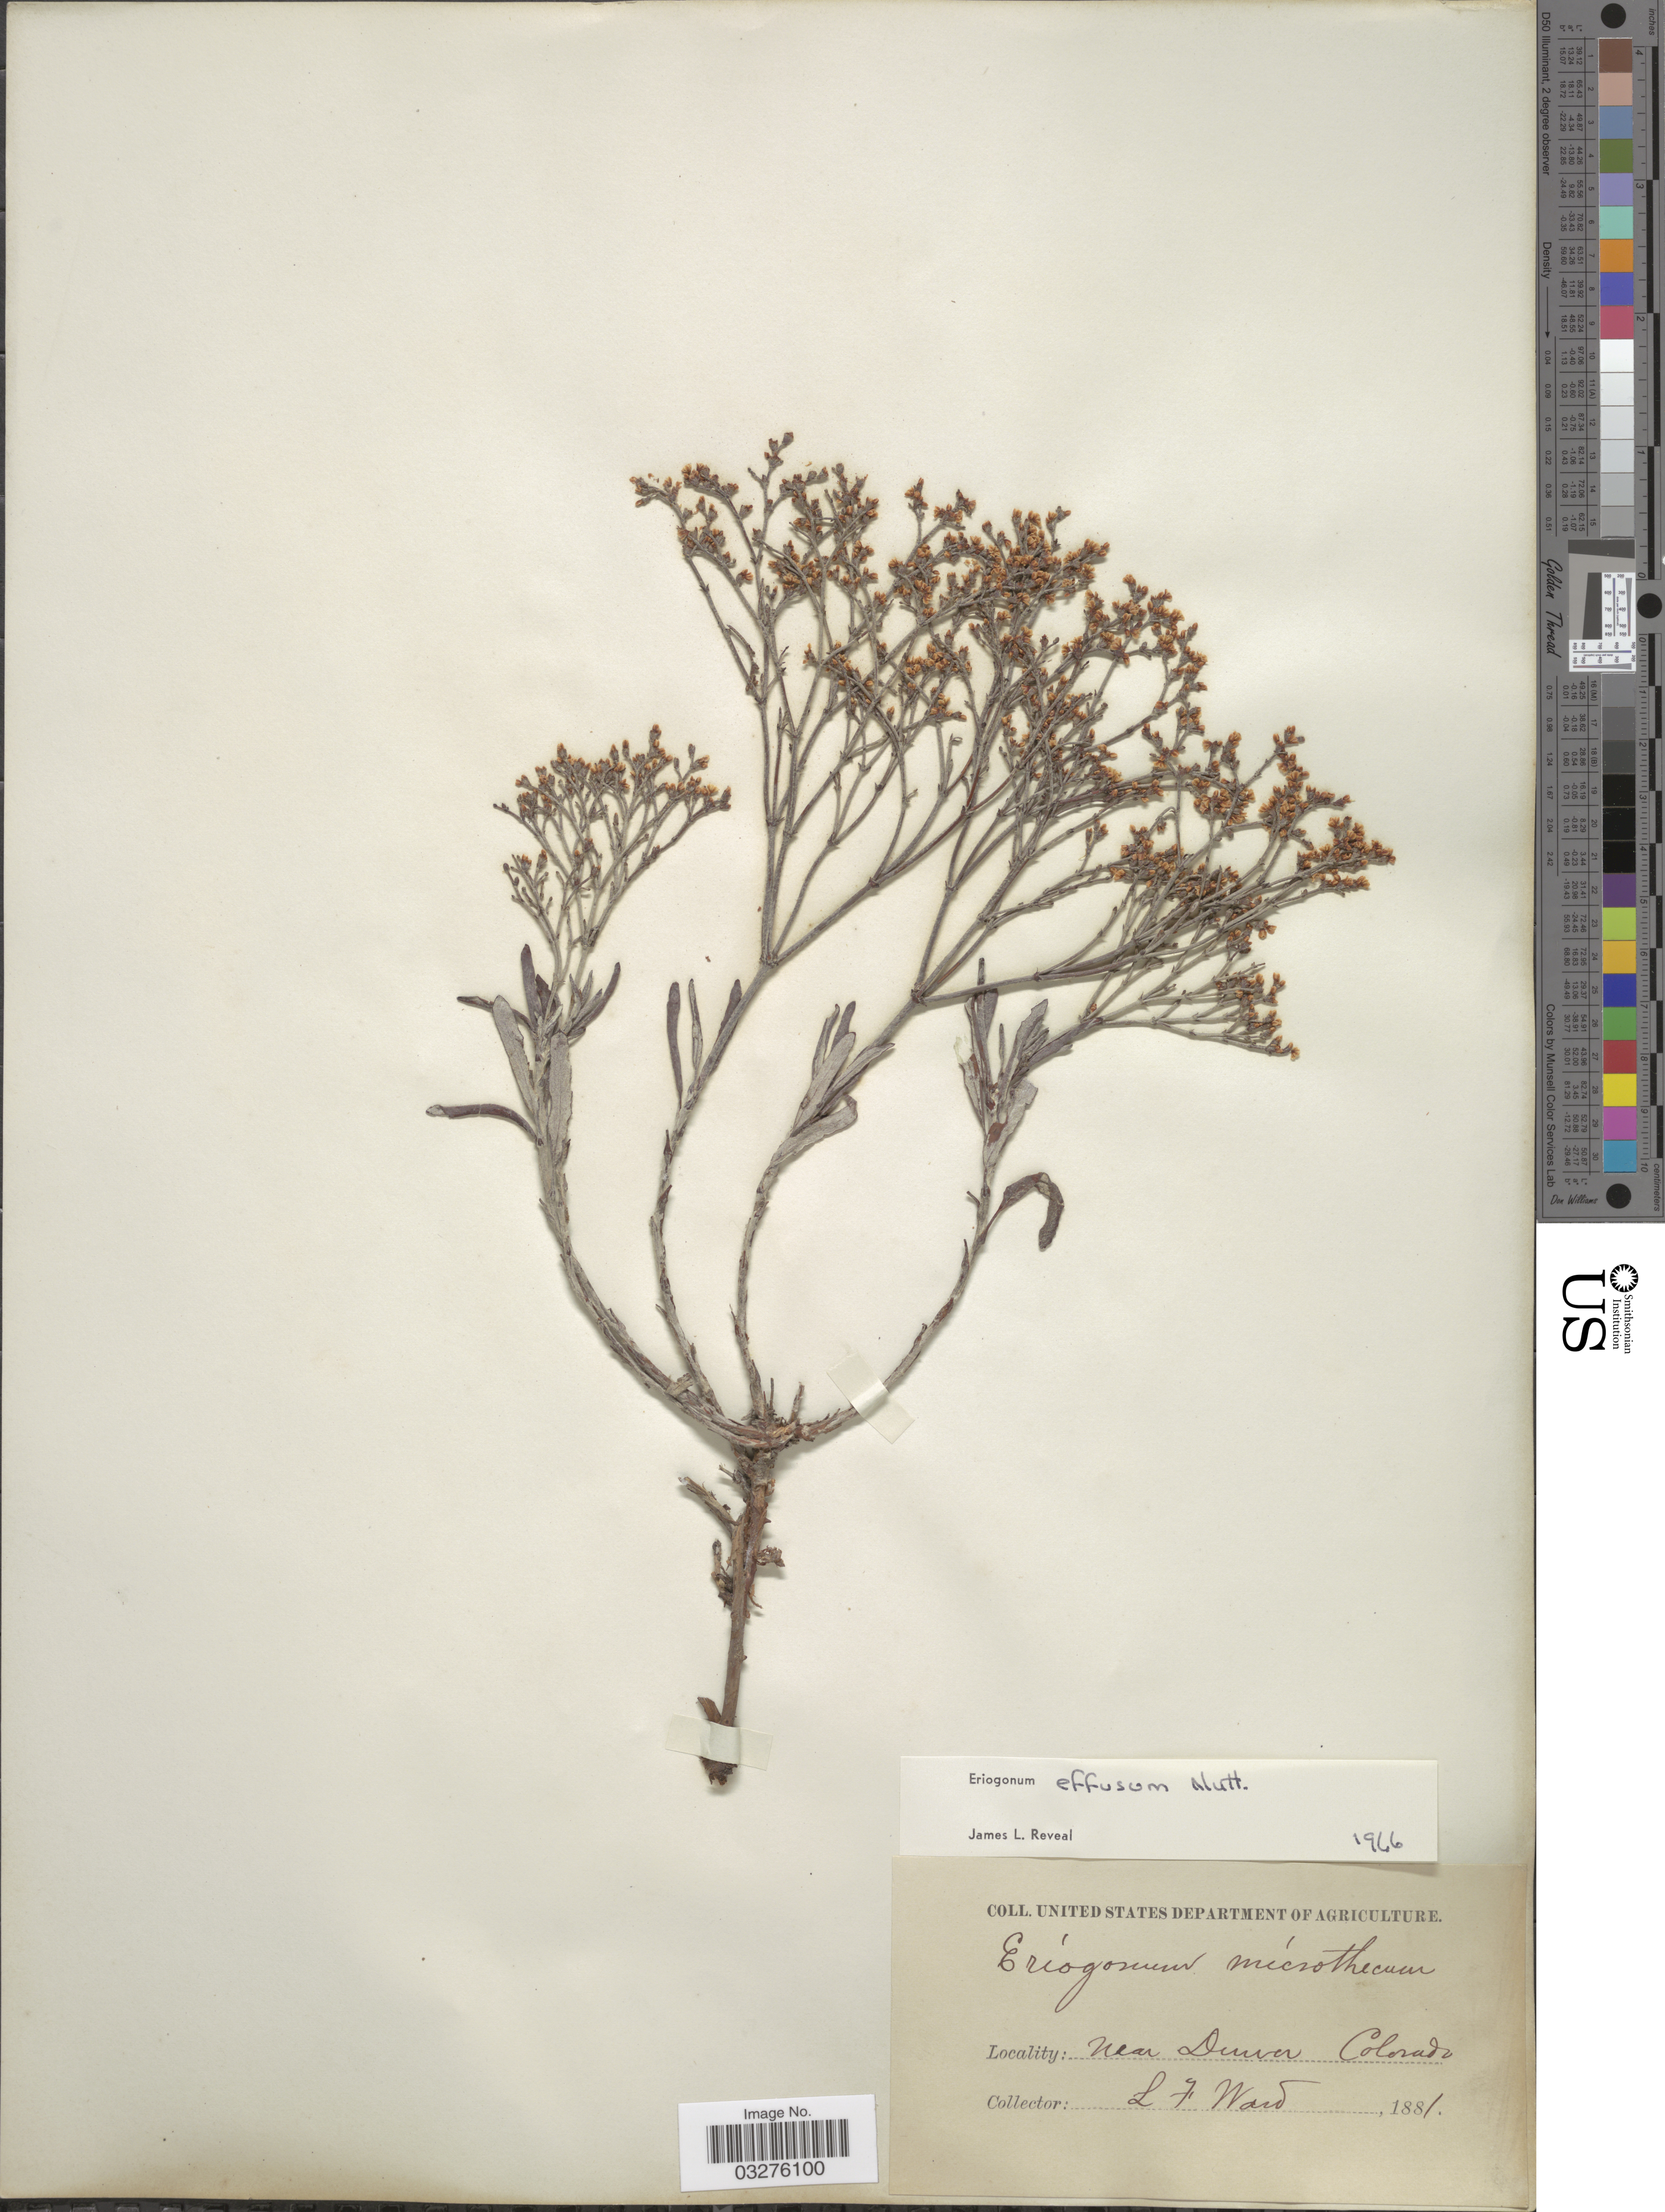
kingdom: Plantae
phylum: Tracheophyta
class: Magnoliopsida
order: Caryophyllales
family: Polygonaceae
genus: Eriogonum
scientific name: Eriogonum effusum var. effusum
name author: Nutt.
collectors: L. Ward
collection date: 1881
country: United States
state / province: Colorado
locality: Near Denver.